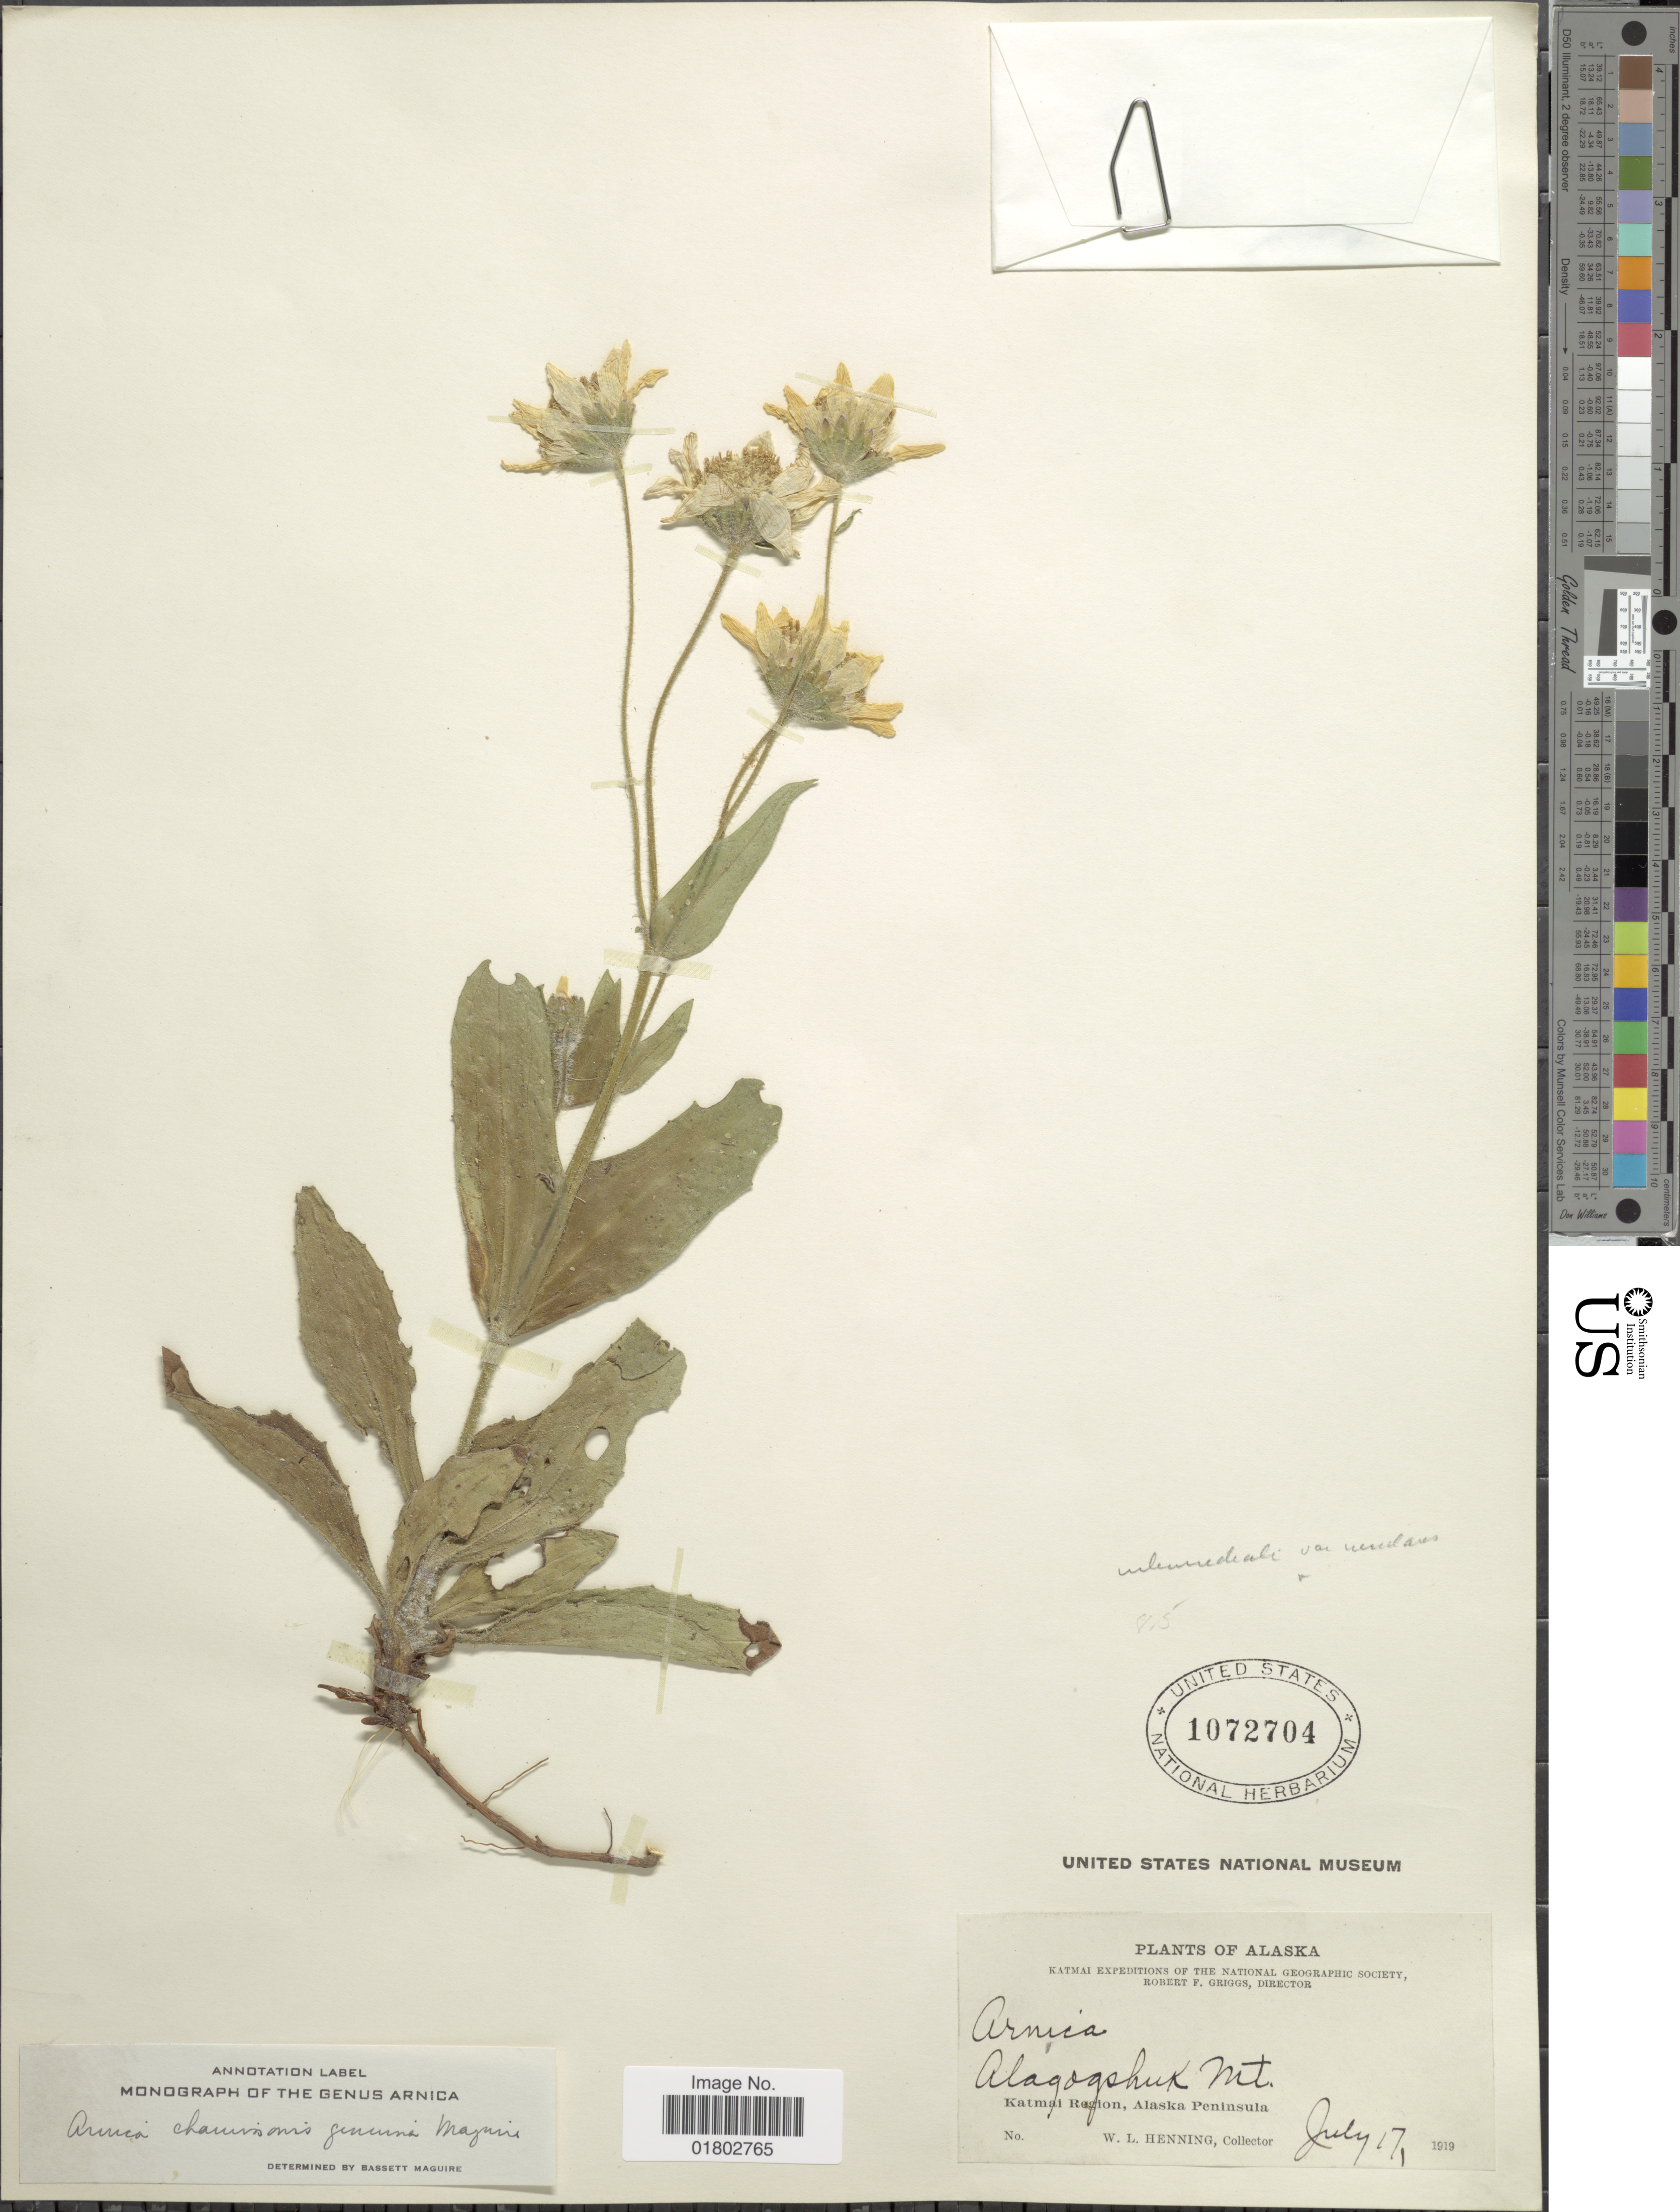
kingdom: Plantae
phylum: Tracheophyta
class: Magnoliopsida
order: Asterales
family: Asteraceae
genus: Arnica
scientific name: Arnica chamissonis subsp. genuina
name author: Maguire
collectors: W. Henning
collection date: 1919-07-17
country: United States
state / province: Alaska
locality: Alagoshuk Mt, Katmal Region, Alaska Peninsula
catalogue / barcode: US 1072704